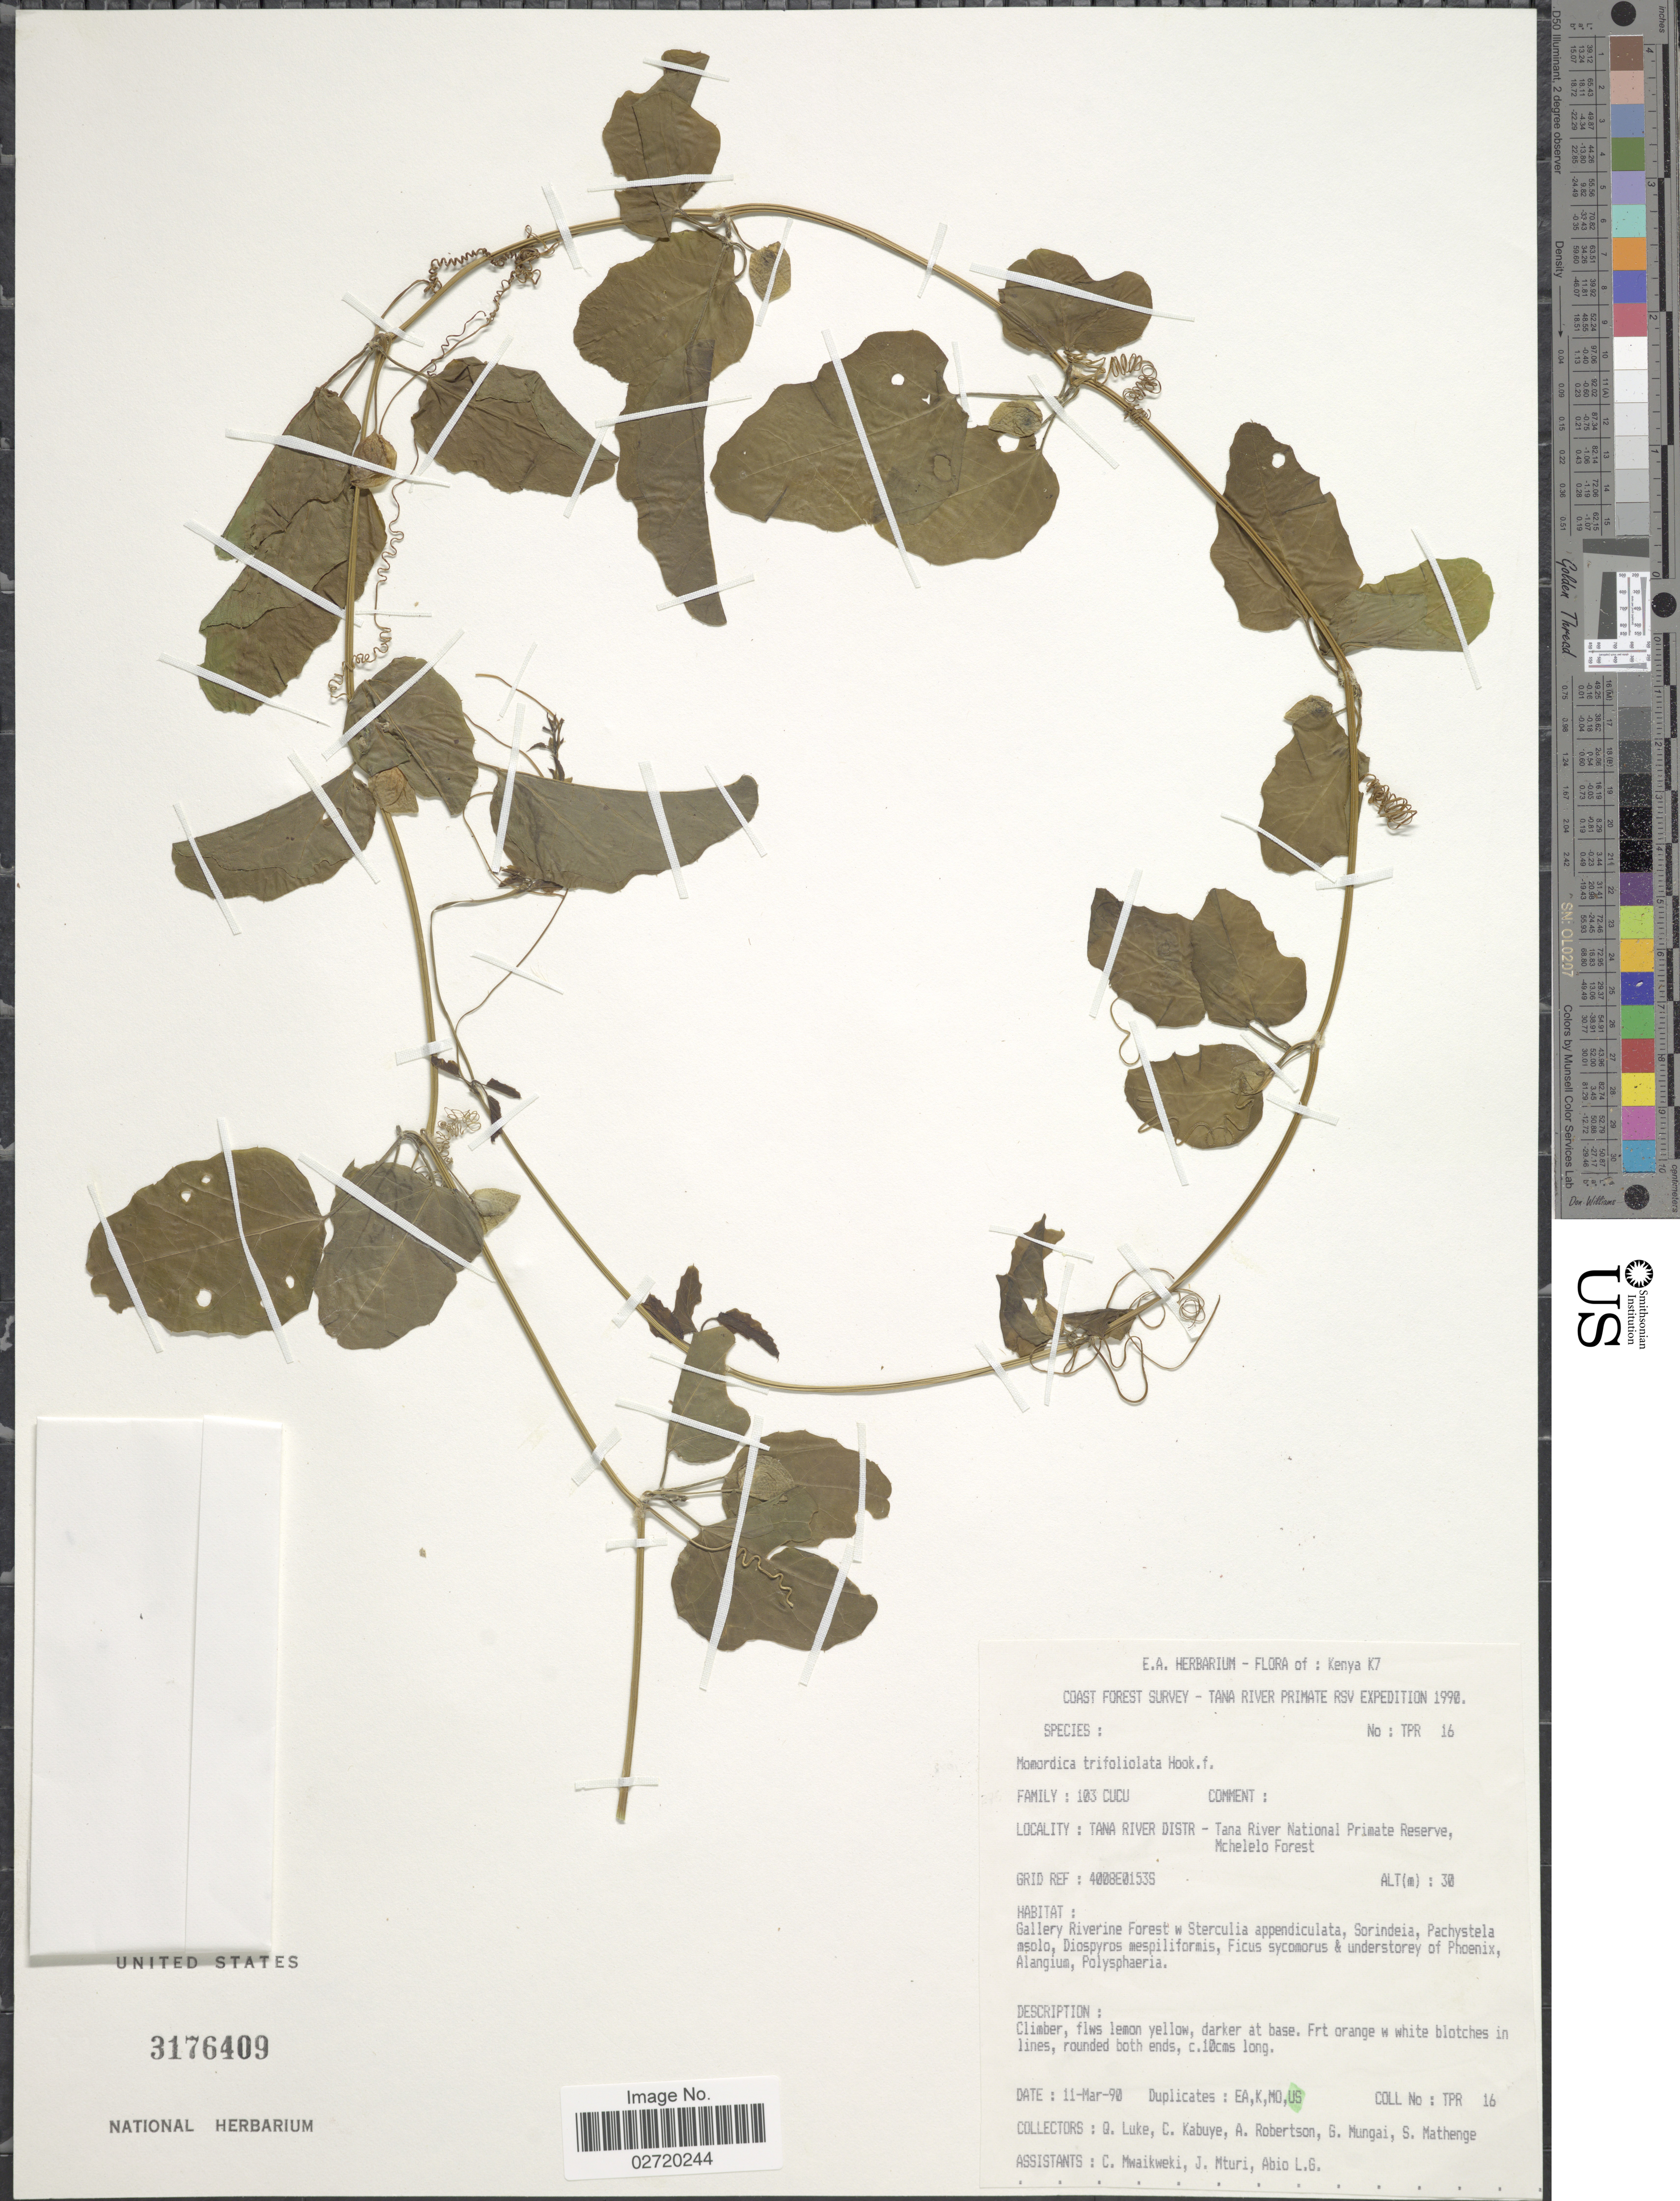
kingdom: Plantae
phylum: Tracheophyta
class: Magnoliopsida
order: Cucurbitales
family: Cucurbitaceae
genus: Momordica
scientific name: Momordica trifoliolata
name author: Hook. f.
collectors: Q. Luke, C. Kabuye, A. Robertson, G. Mungai & S. Mathenge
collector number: TPR 16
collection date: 1990-03-11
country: Kenya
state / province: Tana River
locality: Kenya K7, Tana River Distr.: Tana River National Primate Reserve, Mchelelo Forest , Grid ref. 4008E0153S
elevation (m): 30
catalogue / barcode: US 3176409